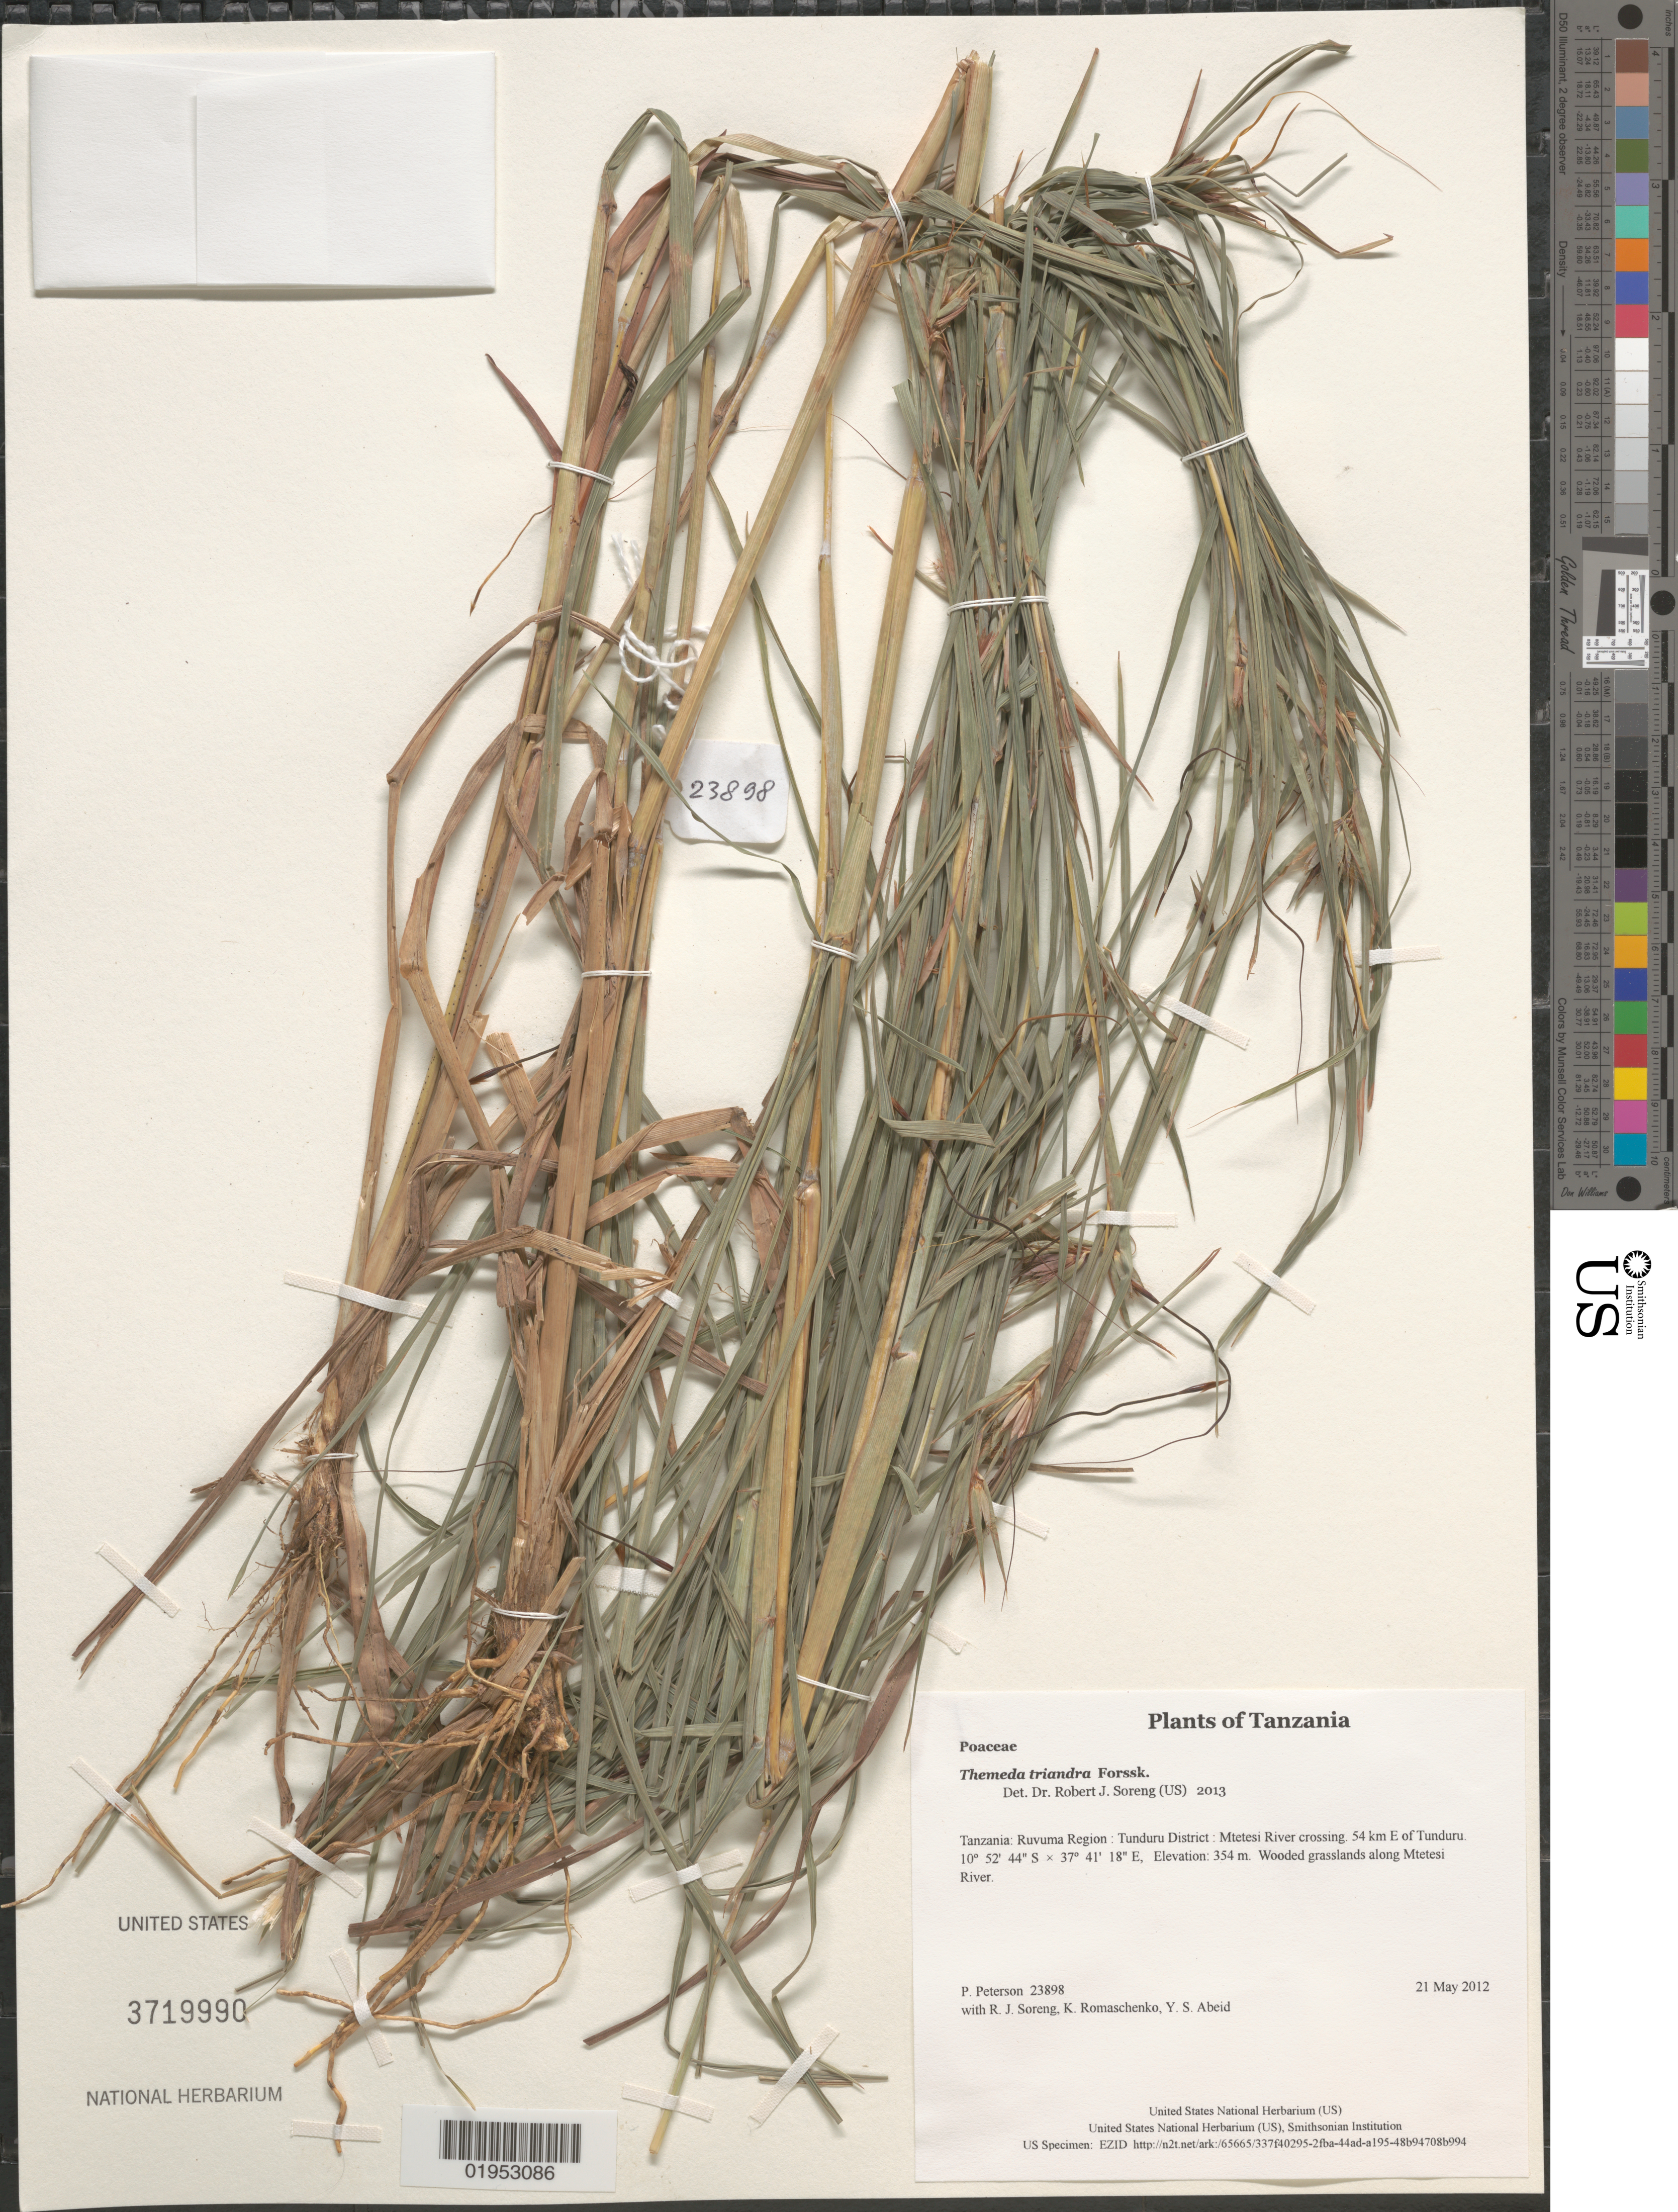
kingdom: Plantae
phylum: Tracheophyta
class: Liliopsida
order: Poales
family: Poaceae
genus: Themeda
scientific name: Themeda triandra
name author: Forssk.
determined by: Soreng, Robert J., Research Associate (BOT), Smithsonian Institution - National Museum of Natural History (UNITED STATES)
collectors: P. M. Peterson, R. J. Soreng, K. Romaschenko & Y. Abeid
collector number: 23898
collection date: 2012-05-21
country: Tanzania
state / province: Ruvuma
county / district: Tunduru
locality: Mtetesi River crossing. 54 km E of Tunduru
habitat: Wooded grasslands along Mtetesi River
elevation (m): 354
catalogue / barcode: US 3719990